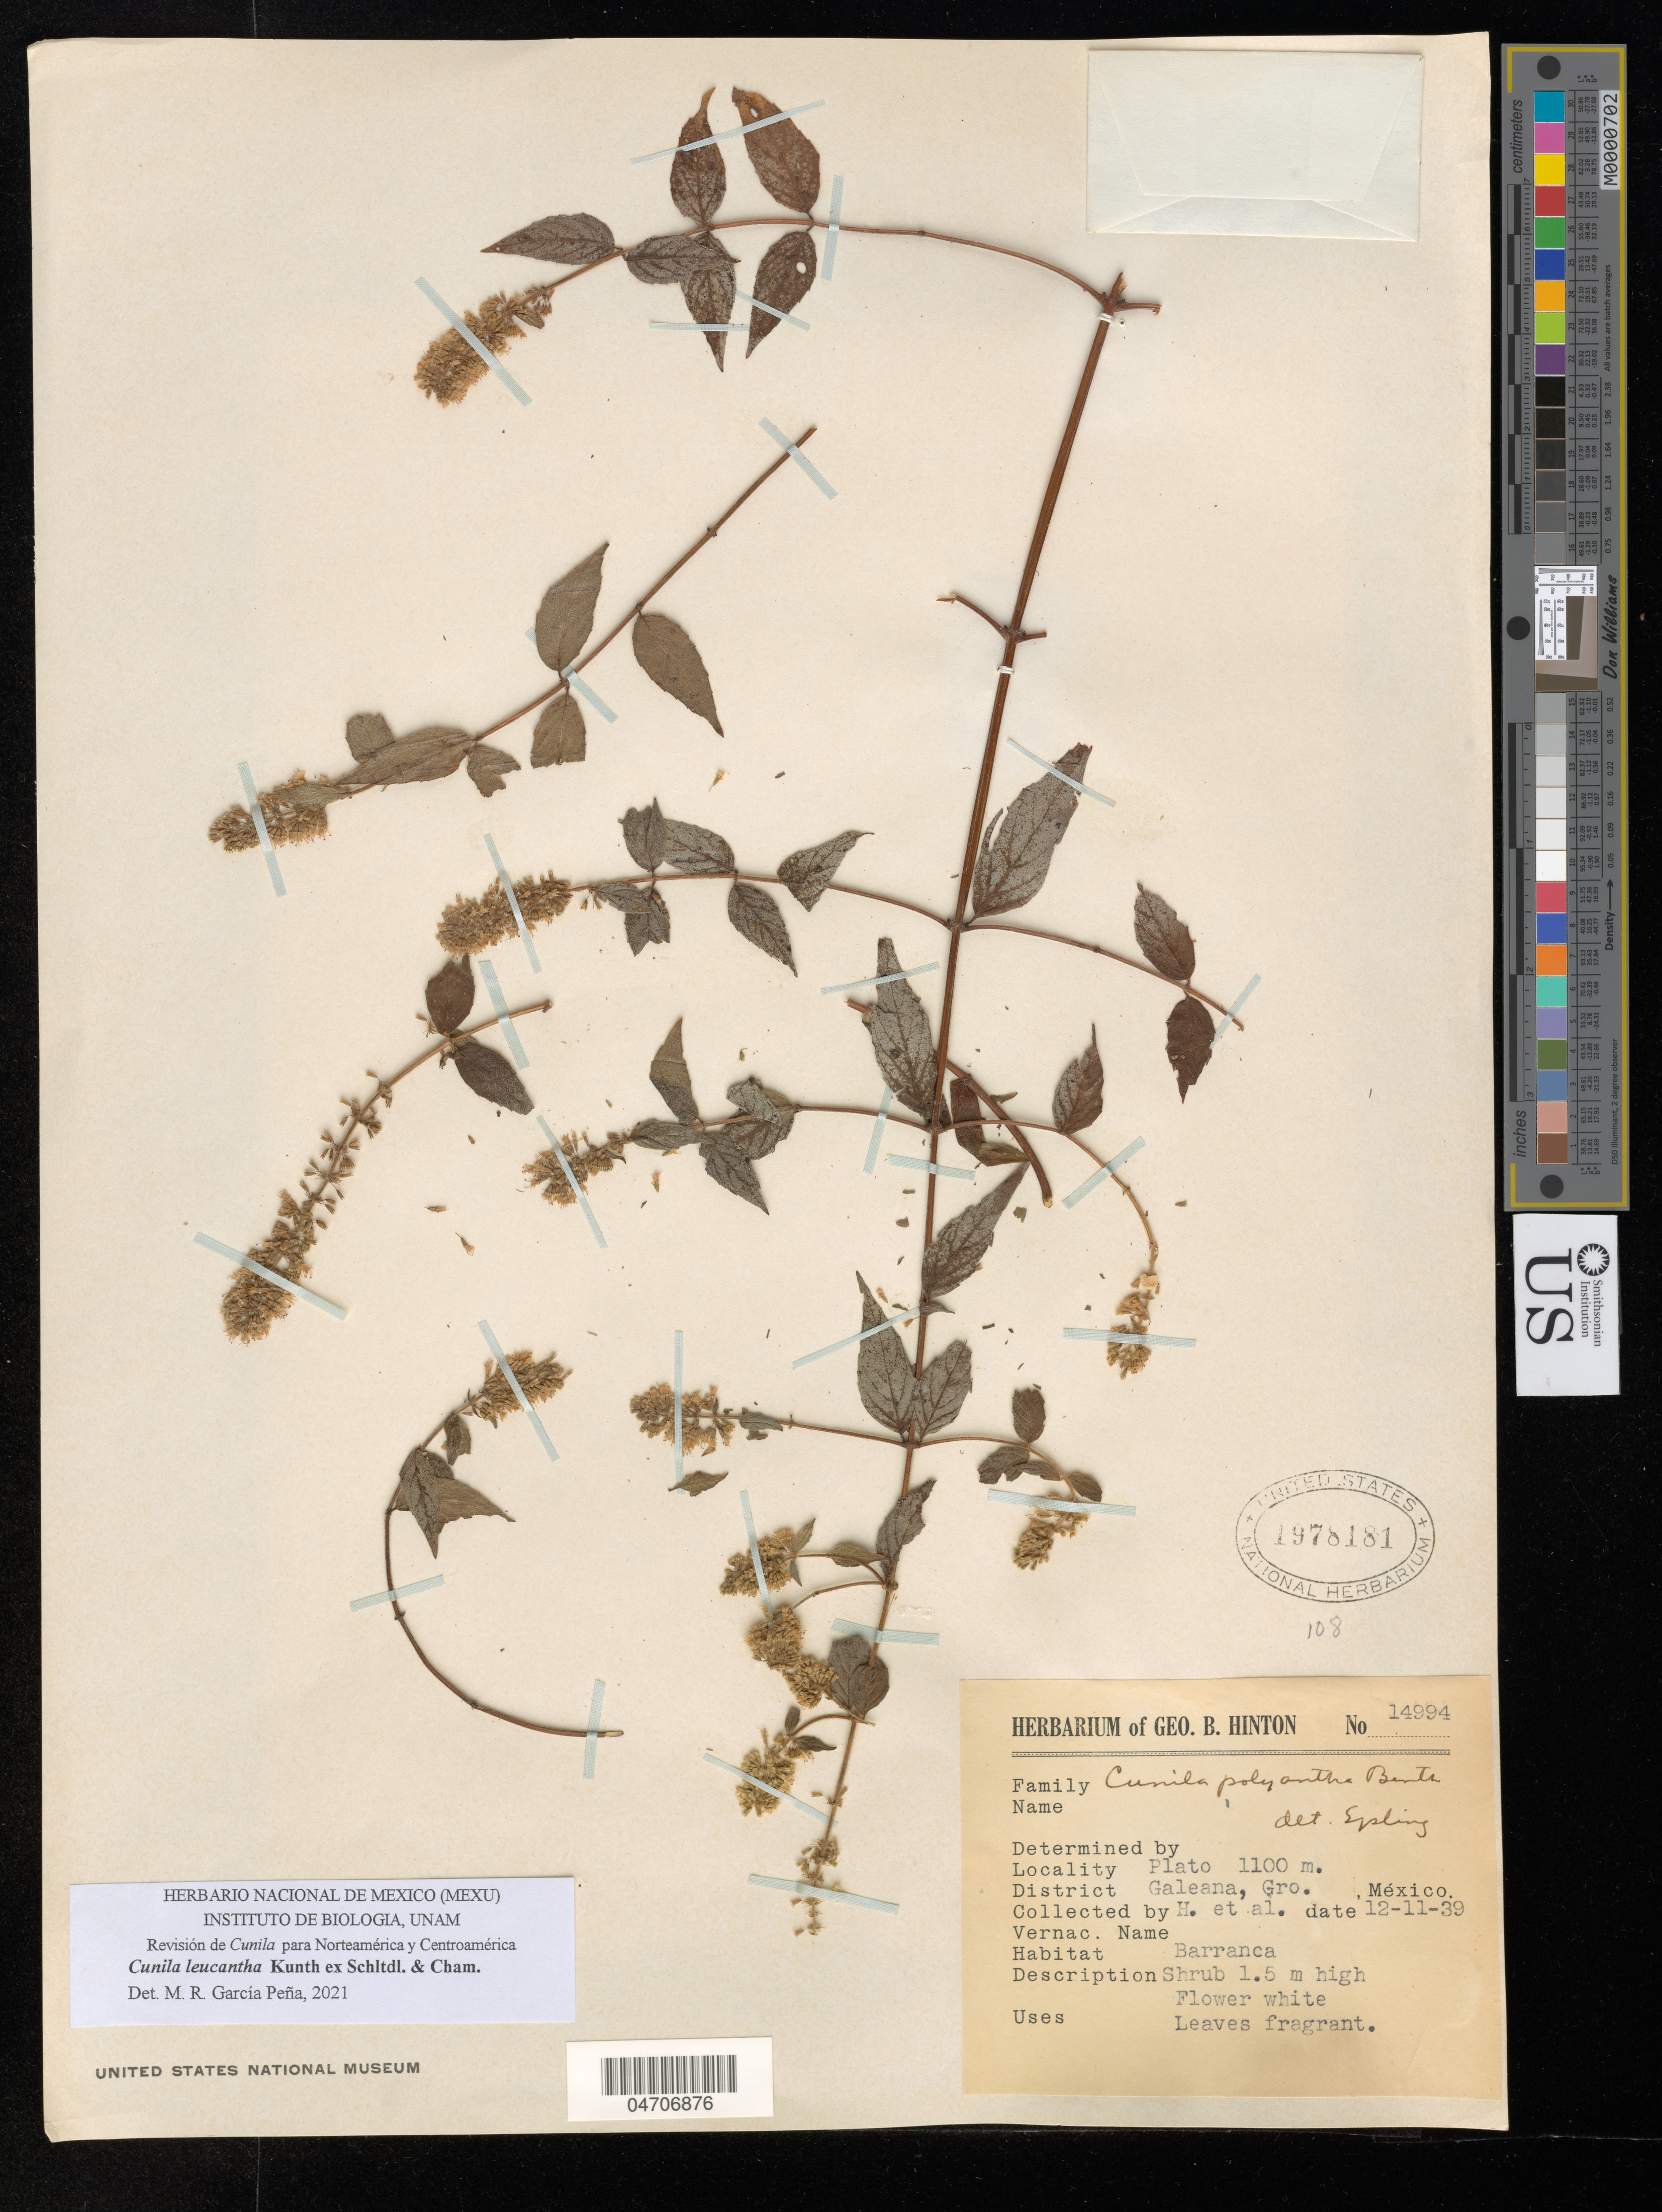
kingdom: Plantae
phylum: Tracheophyta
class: Magnoliopsida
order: Lamiales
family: Lamiaceae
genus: Cunila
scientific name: Cunila leucantha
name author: Kunth ex Schltdl. & Cham.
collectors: G. B. Hinton & et al.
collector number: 14994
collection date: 1939-11-12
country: Mexico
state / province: Guerrero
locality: Plato. District Galeana.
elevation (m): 1100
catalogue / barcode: US 1978181